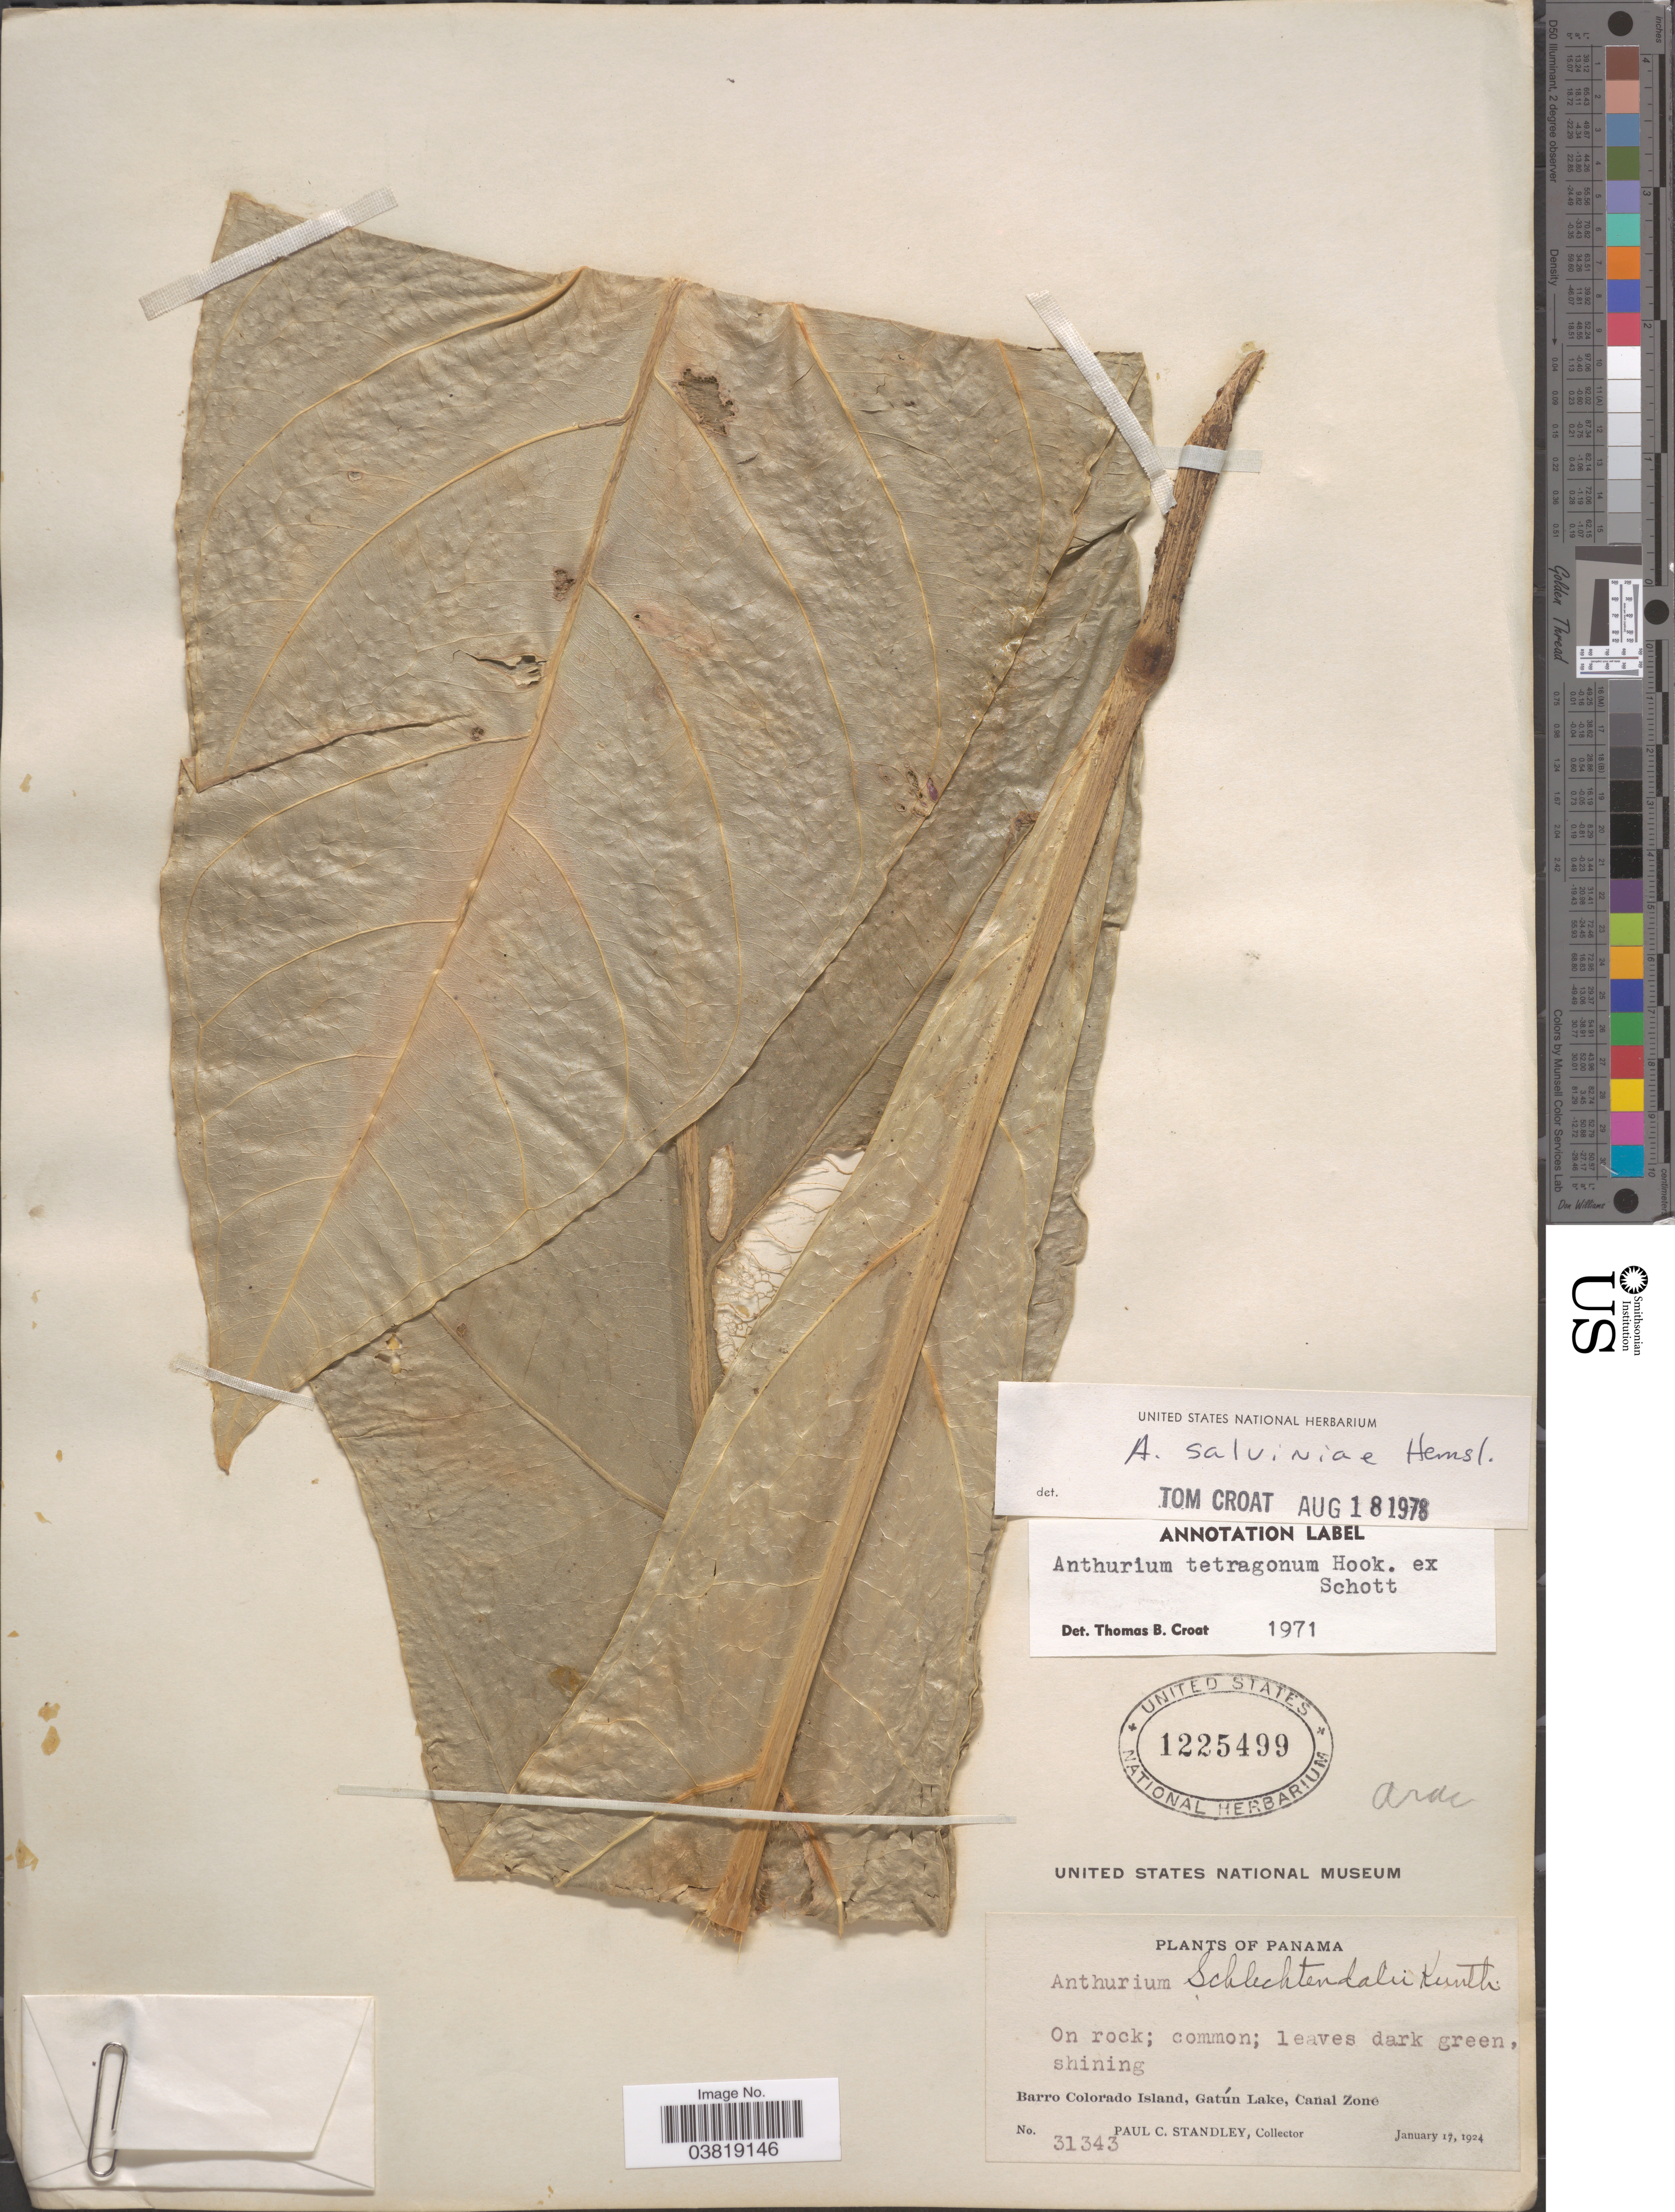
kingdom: Plantae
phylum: Tracheophyta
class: Liliopsida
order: Alismatales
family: Araceae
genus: Anthurium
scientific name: Anthurium salvinii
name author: Hemsl.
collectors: P. C. Standley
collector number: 31343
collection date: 1924-01-17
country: Panama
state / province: Panamá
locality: Barro Colorado Island, Gatún Lake, Canal Zone.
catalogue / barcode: US 1225499